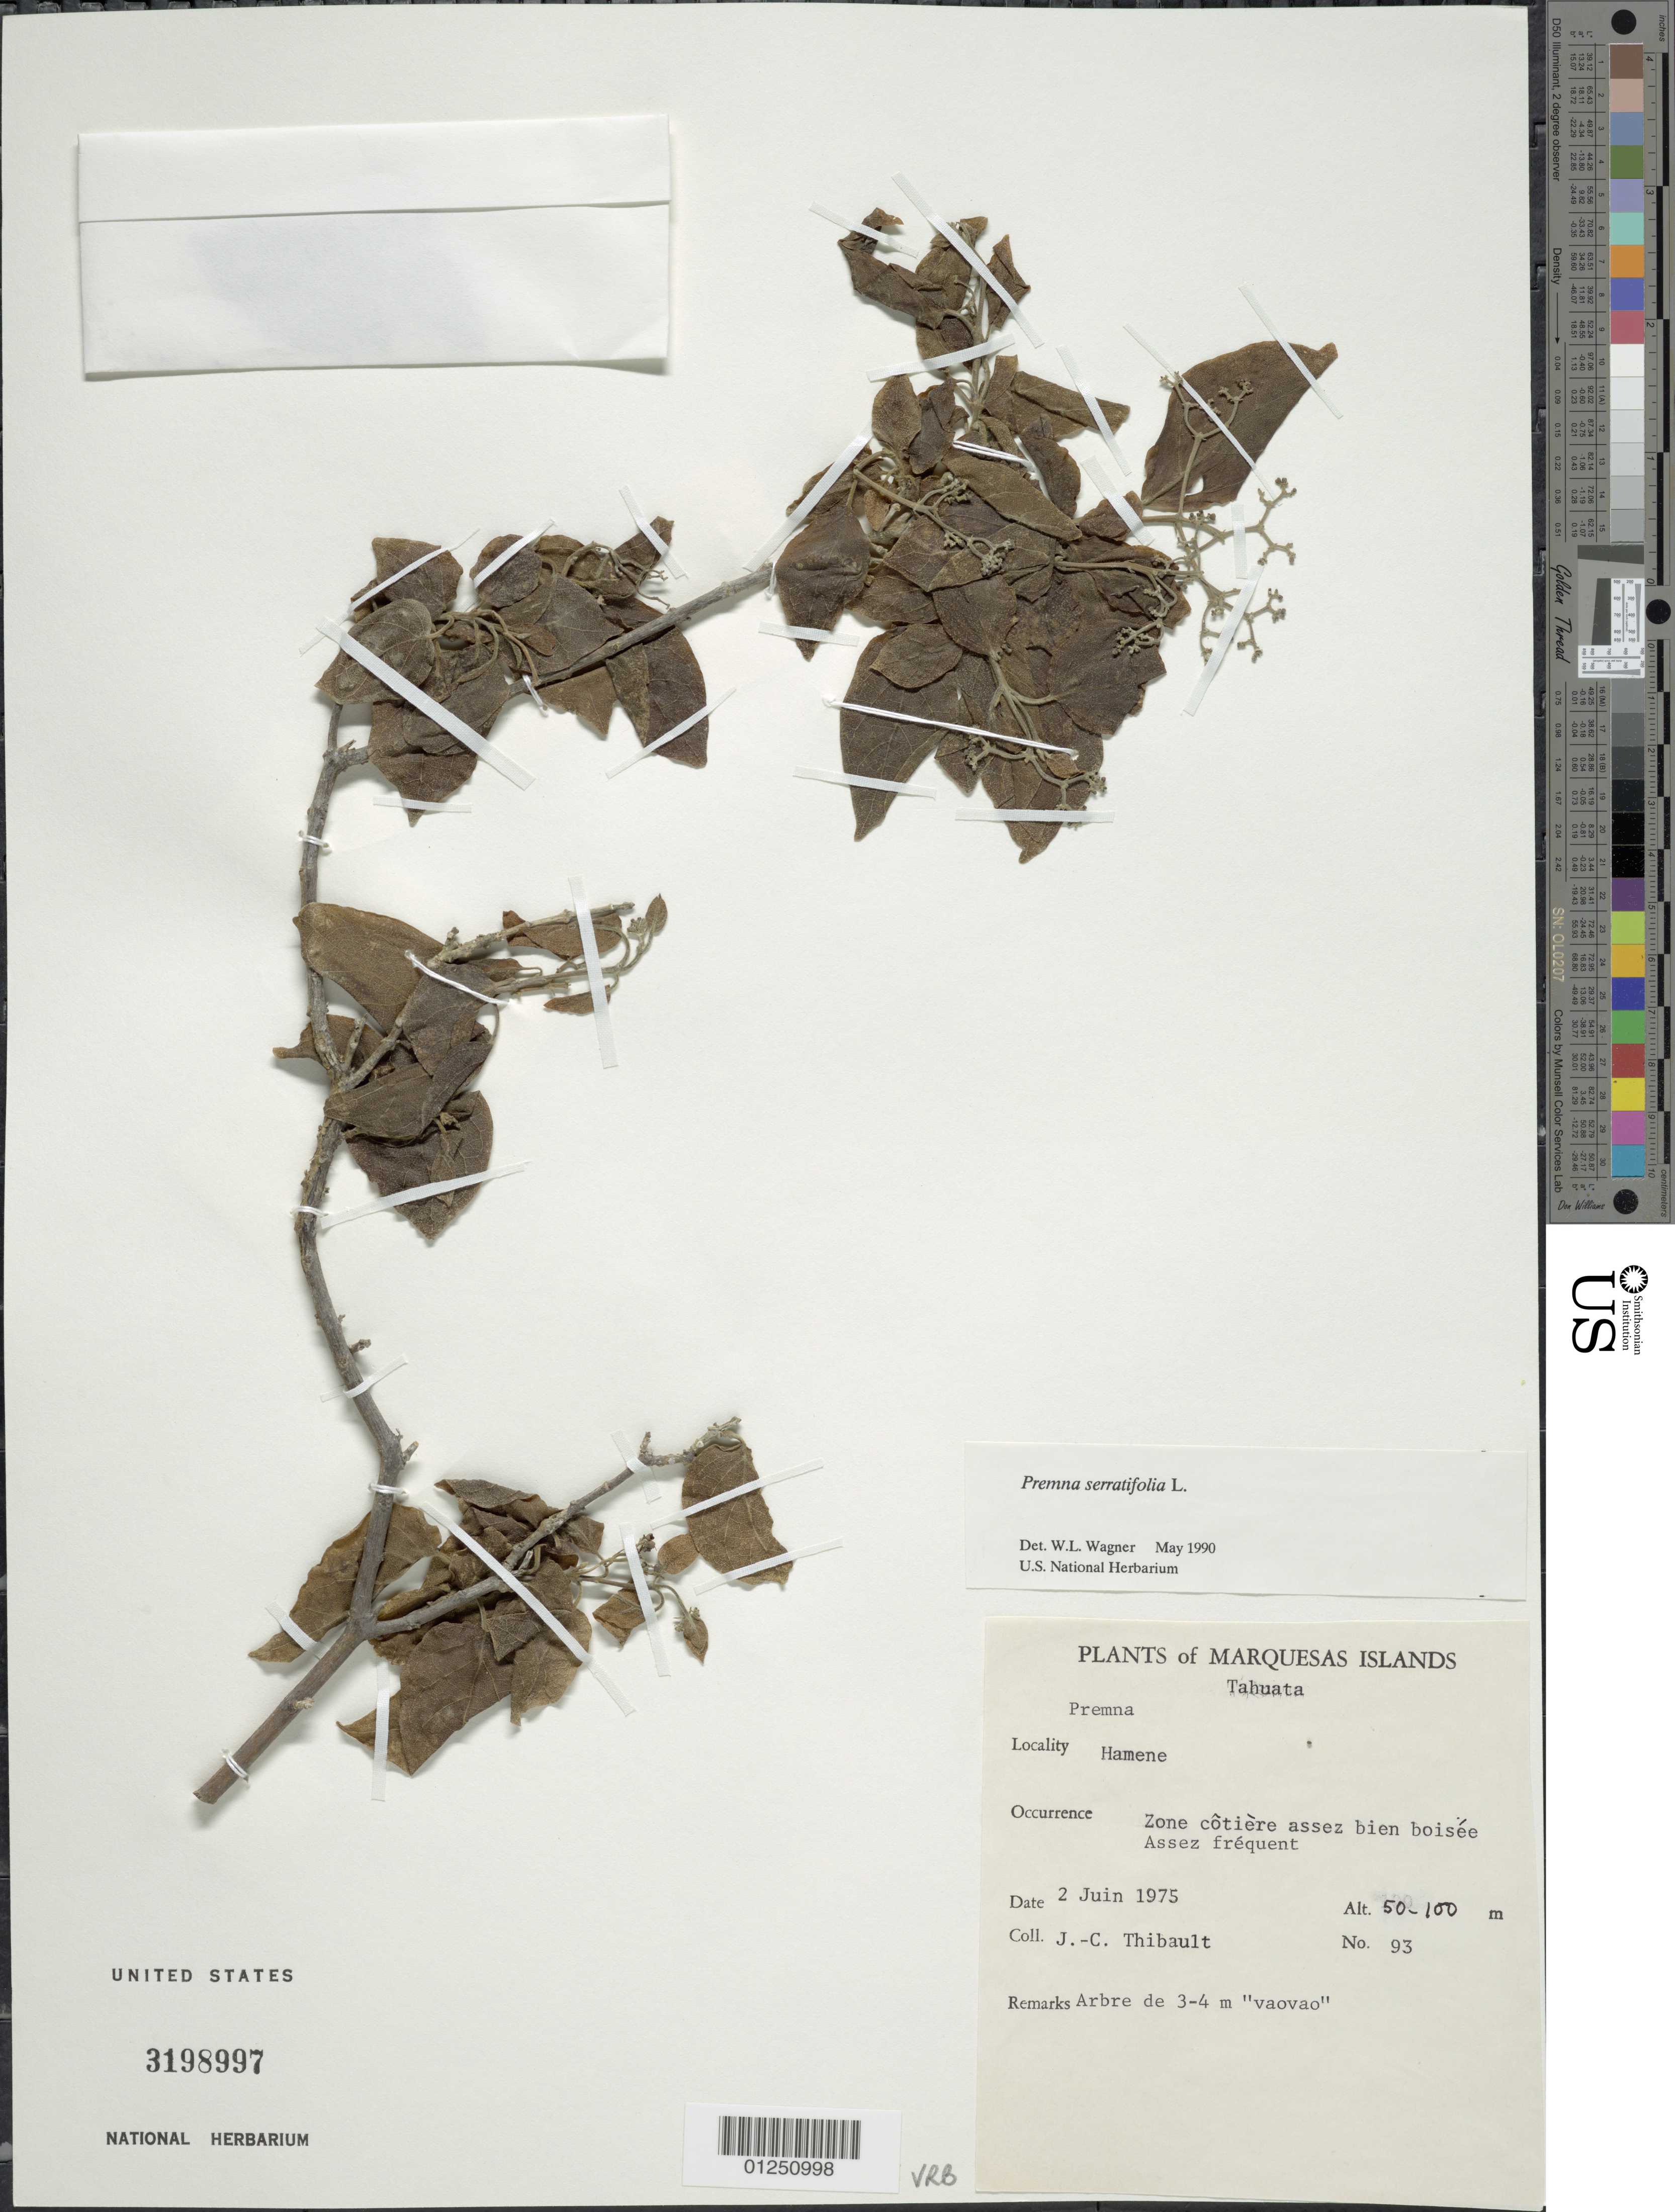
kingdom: Plantae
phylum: Tracheophyta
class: Magnoliopsida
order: Lamiales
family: Lamiaceae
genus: Premna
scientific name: Premna serratifolia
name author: L.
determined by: Wagner, W. L., (BOT), Smithsonian Institution - National Museum of Natural History (UNITED STATES)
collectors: J. Thibault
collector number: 93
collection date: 1975-06-02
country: French Polynesia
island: Tahuata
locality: Hamene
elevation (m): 50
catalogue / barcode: US 3198997